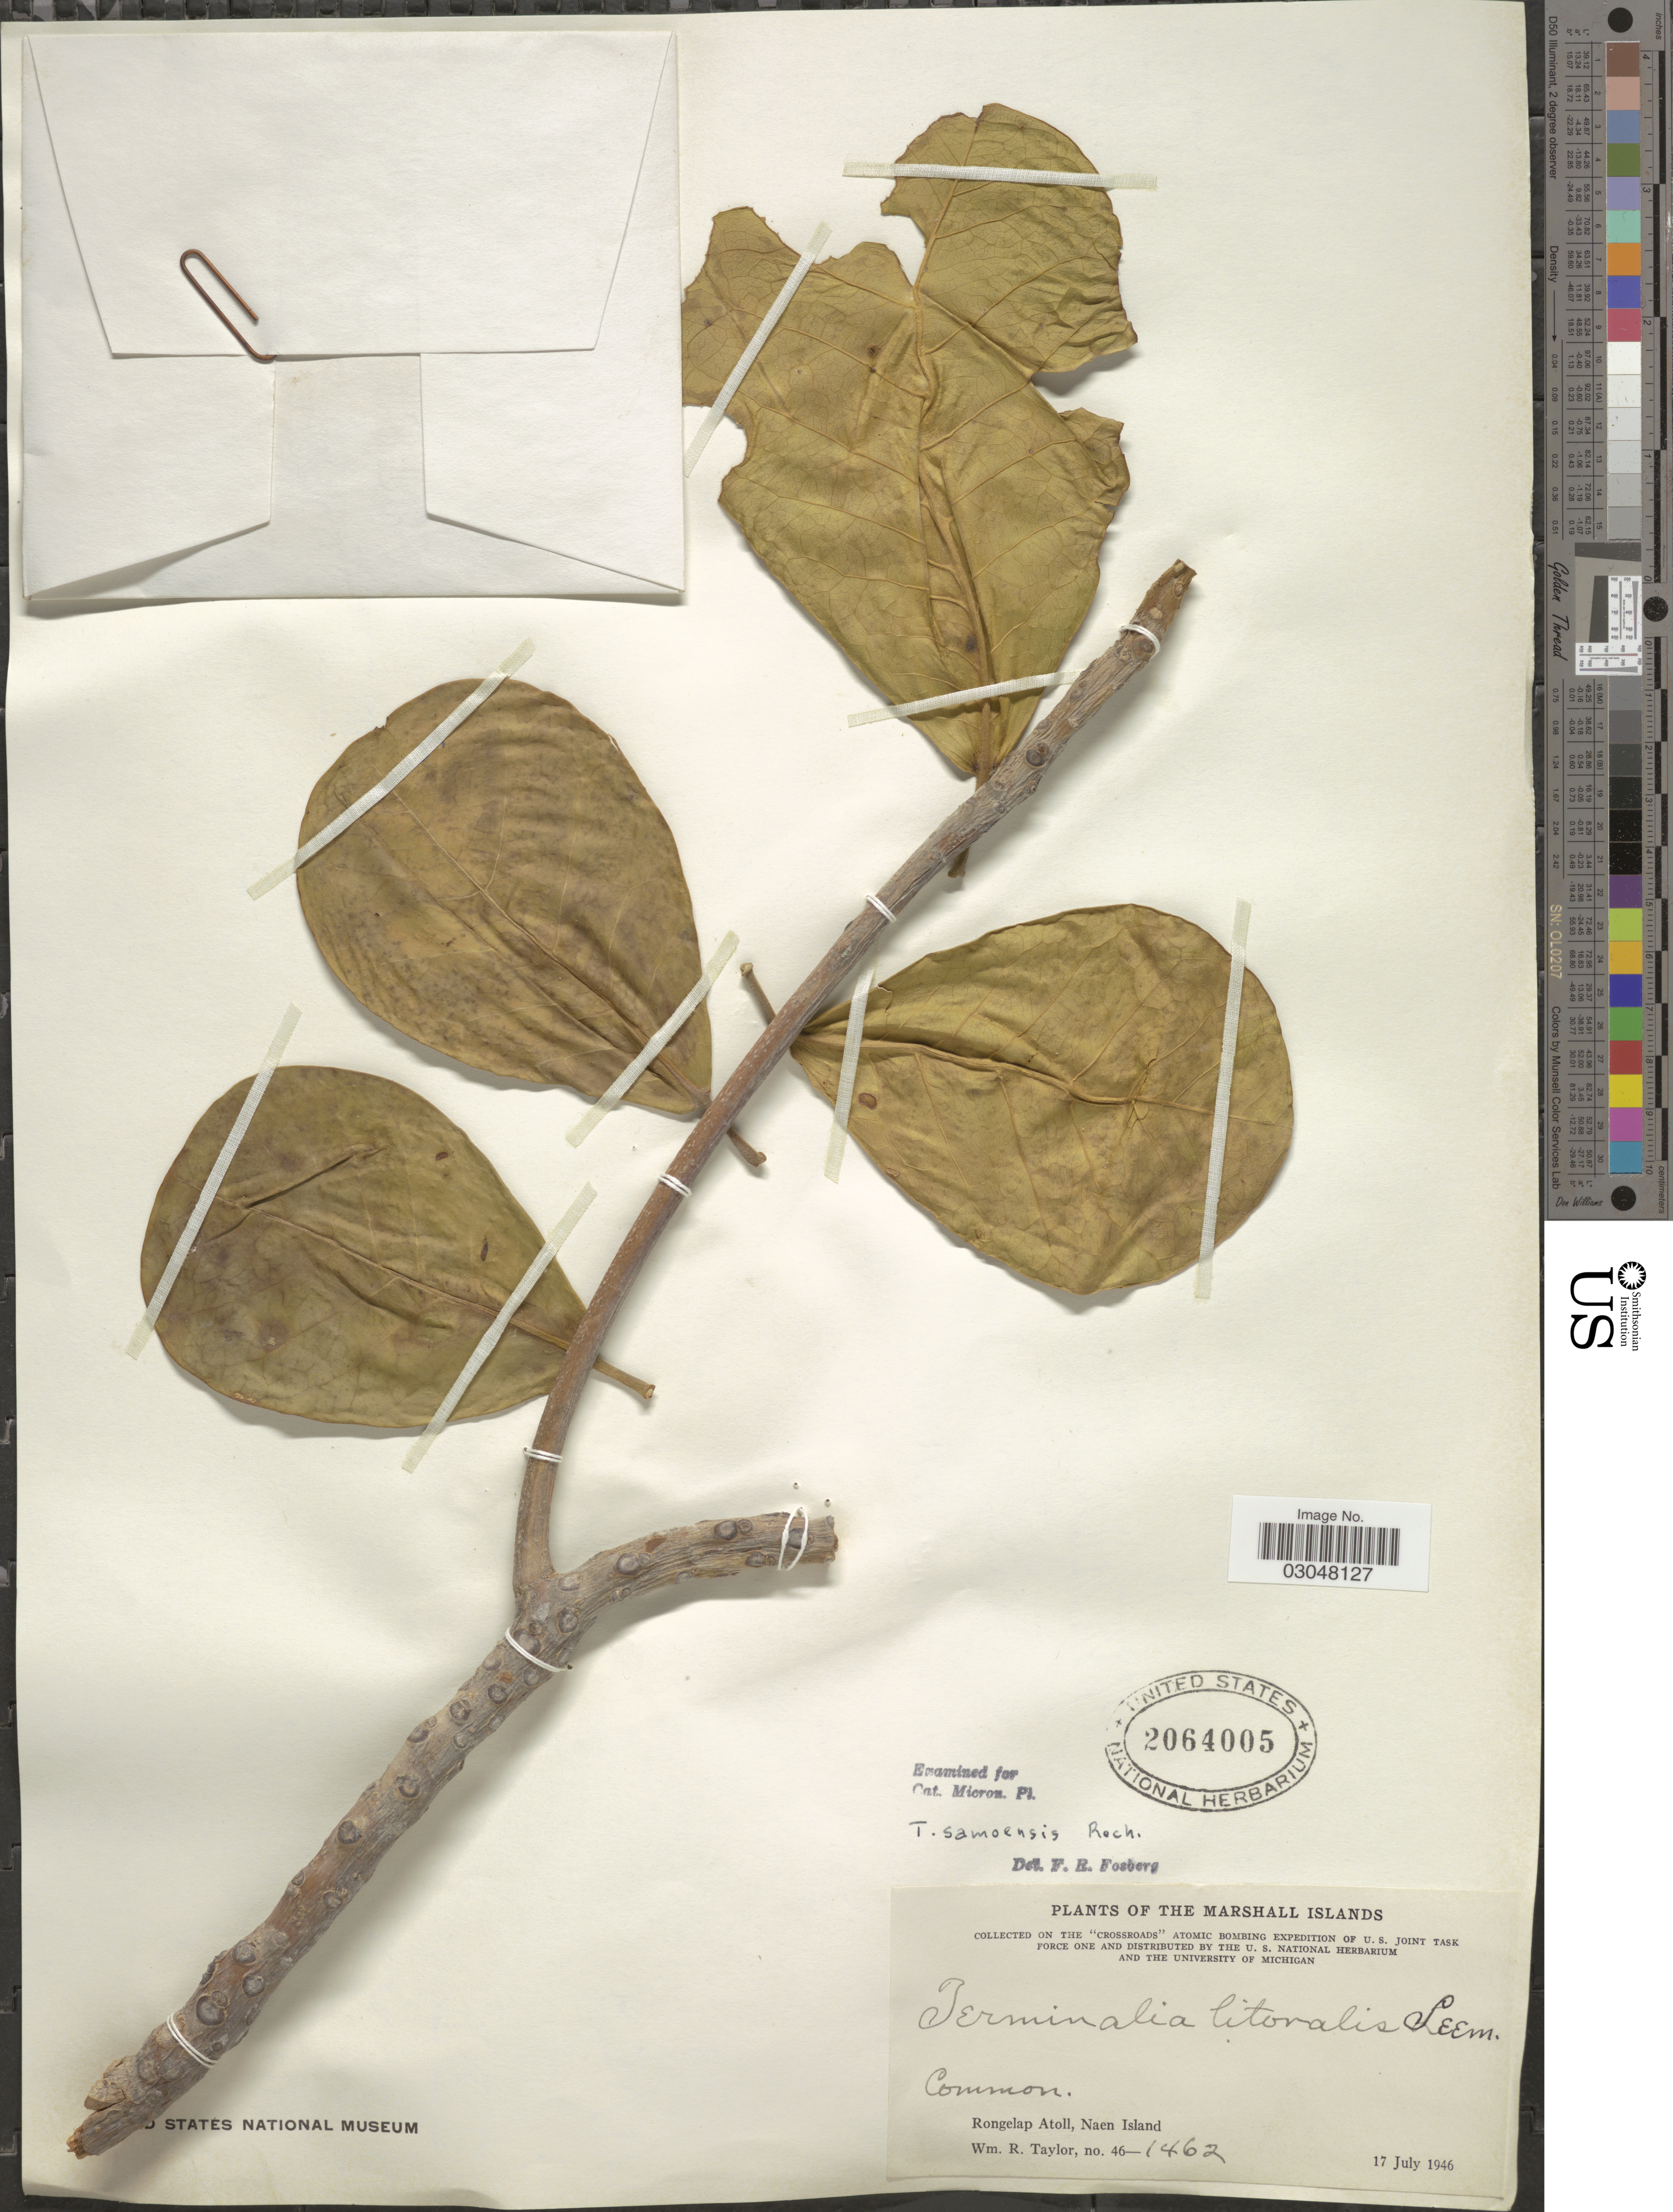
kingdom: Plantae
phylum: Tracheophyta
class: Magnoliopsida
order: Myrtales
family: Combretaceae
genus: Terminalia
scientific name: Terminalia samoensis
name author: Rech.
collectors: W. R. Taylor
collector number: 46-1462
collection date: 1946-07-17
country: Marshall Islands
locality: Rongelap Atoll, Naen Island.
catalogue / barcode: US 2064005